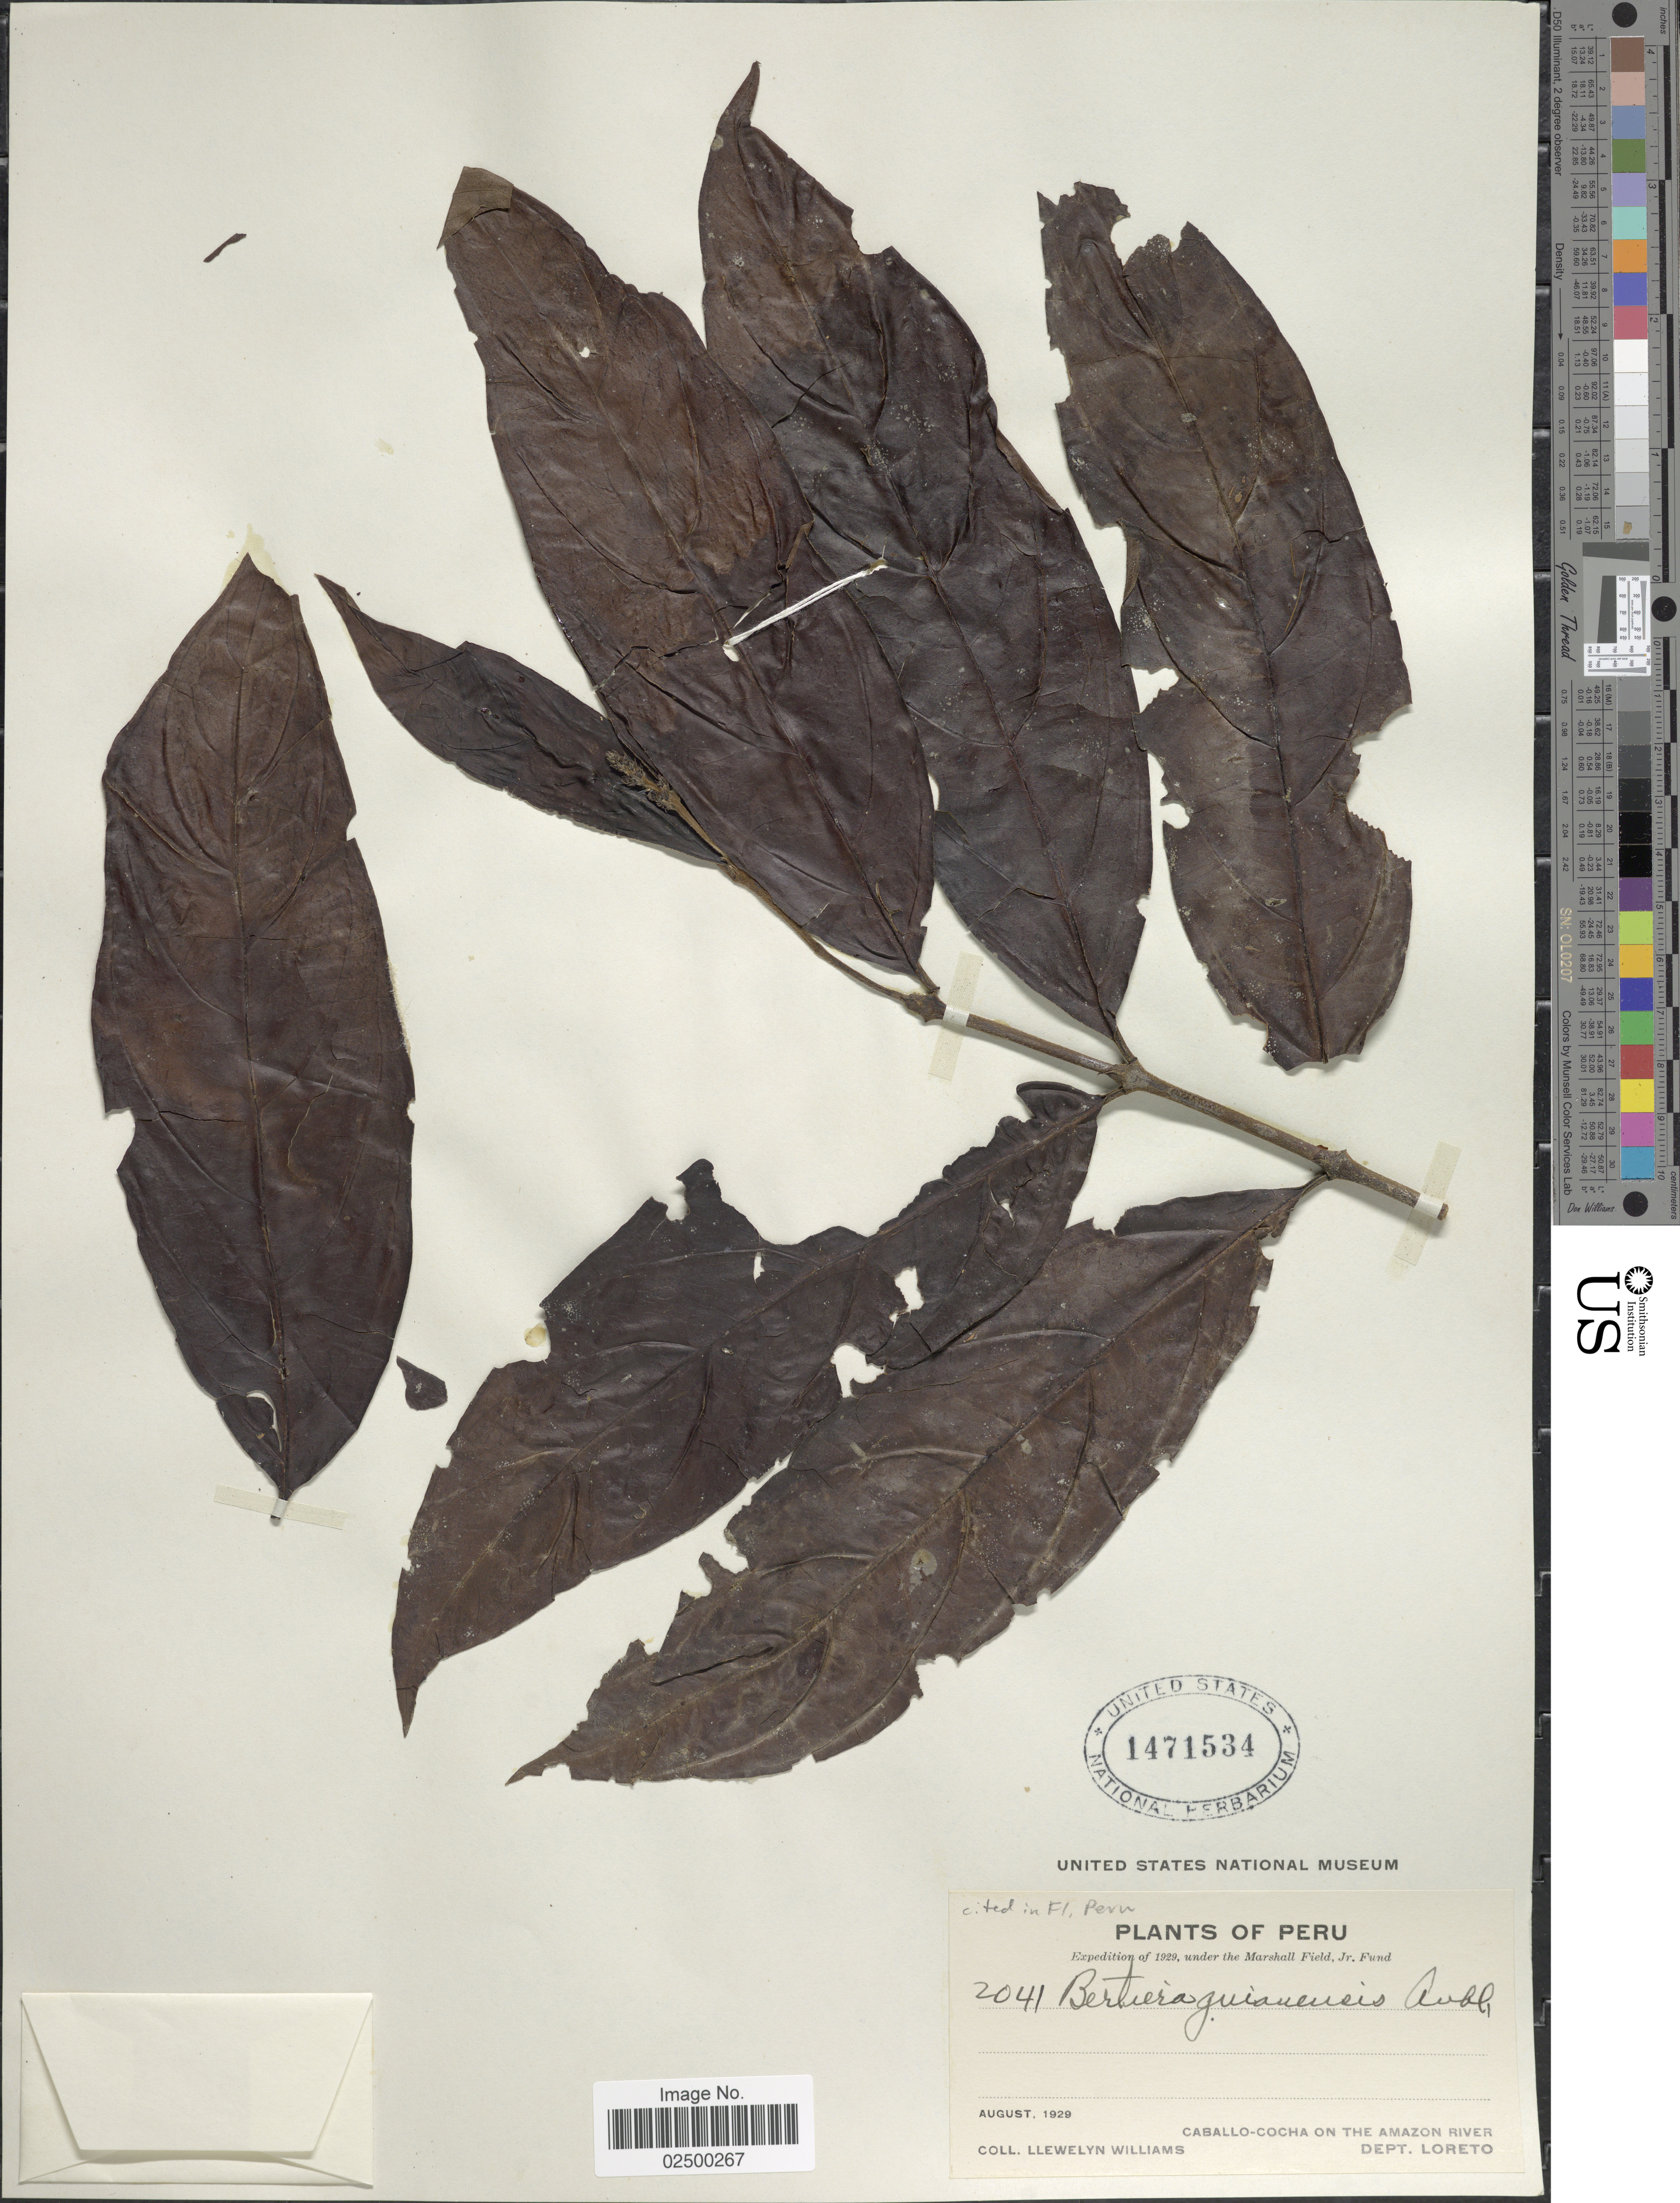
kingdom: Plantae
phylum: Tracheophyta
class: Magnoliopsida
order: Gentianales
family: Rubiaceae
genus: Bertiera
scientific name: Bertiera guianensis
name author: Aubl.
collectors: Ll. Williams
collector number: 2041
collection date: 1929-08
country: Peru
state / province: Loreto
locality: Caballo-Cocha on the Amazon River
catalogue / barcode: US 1471534